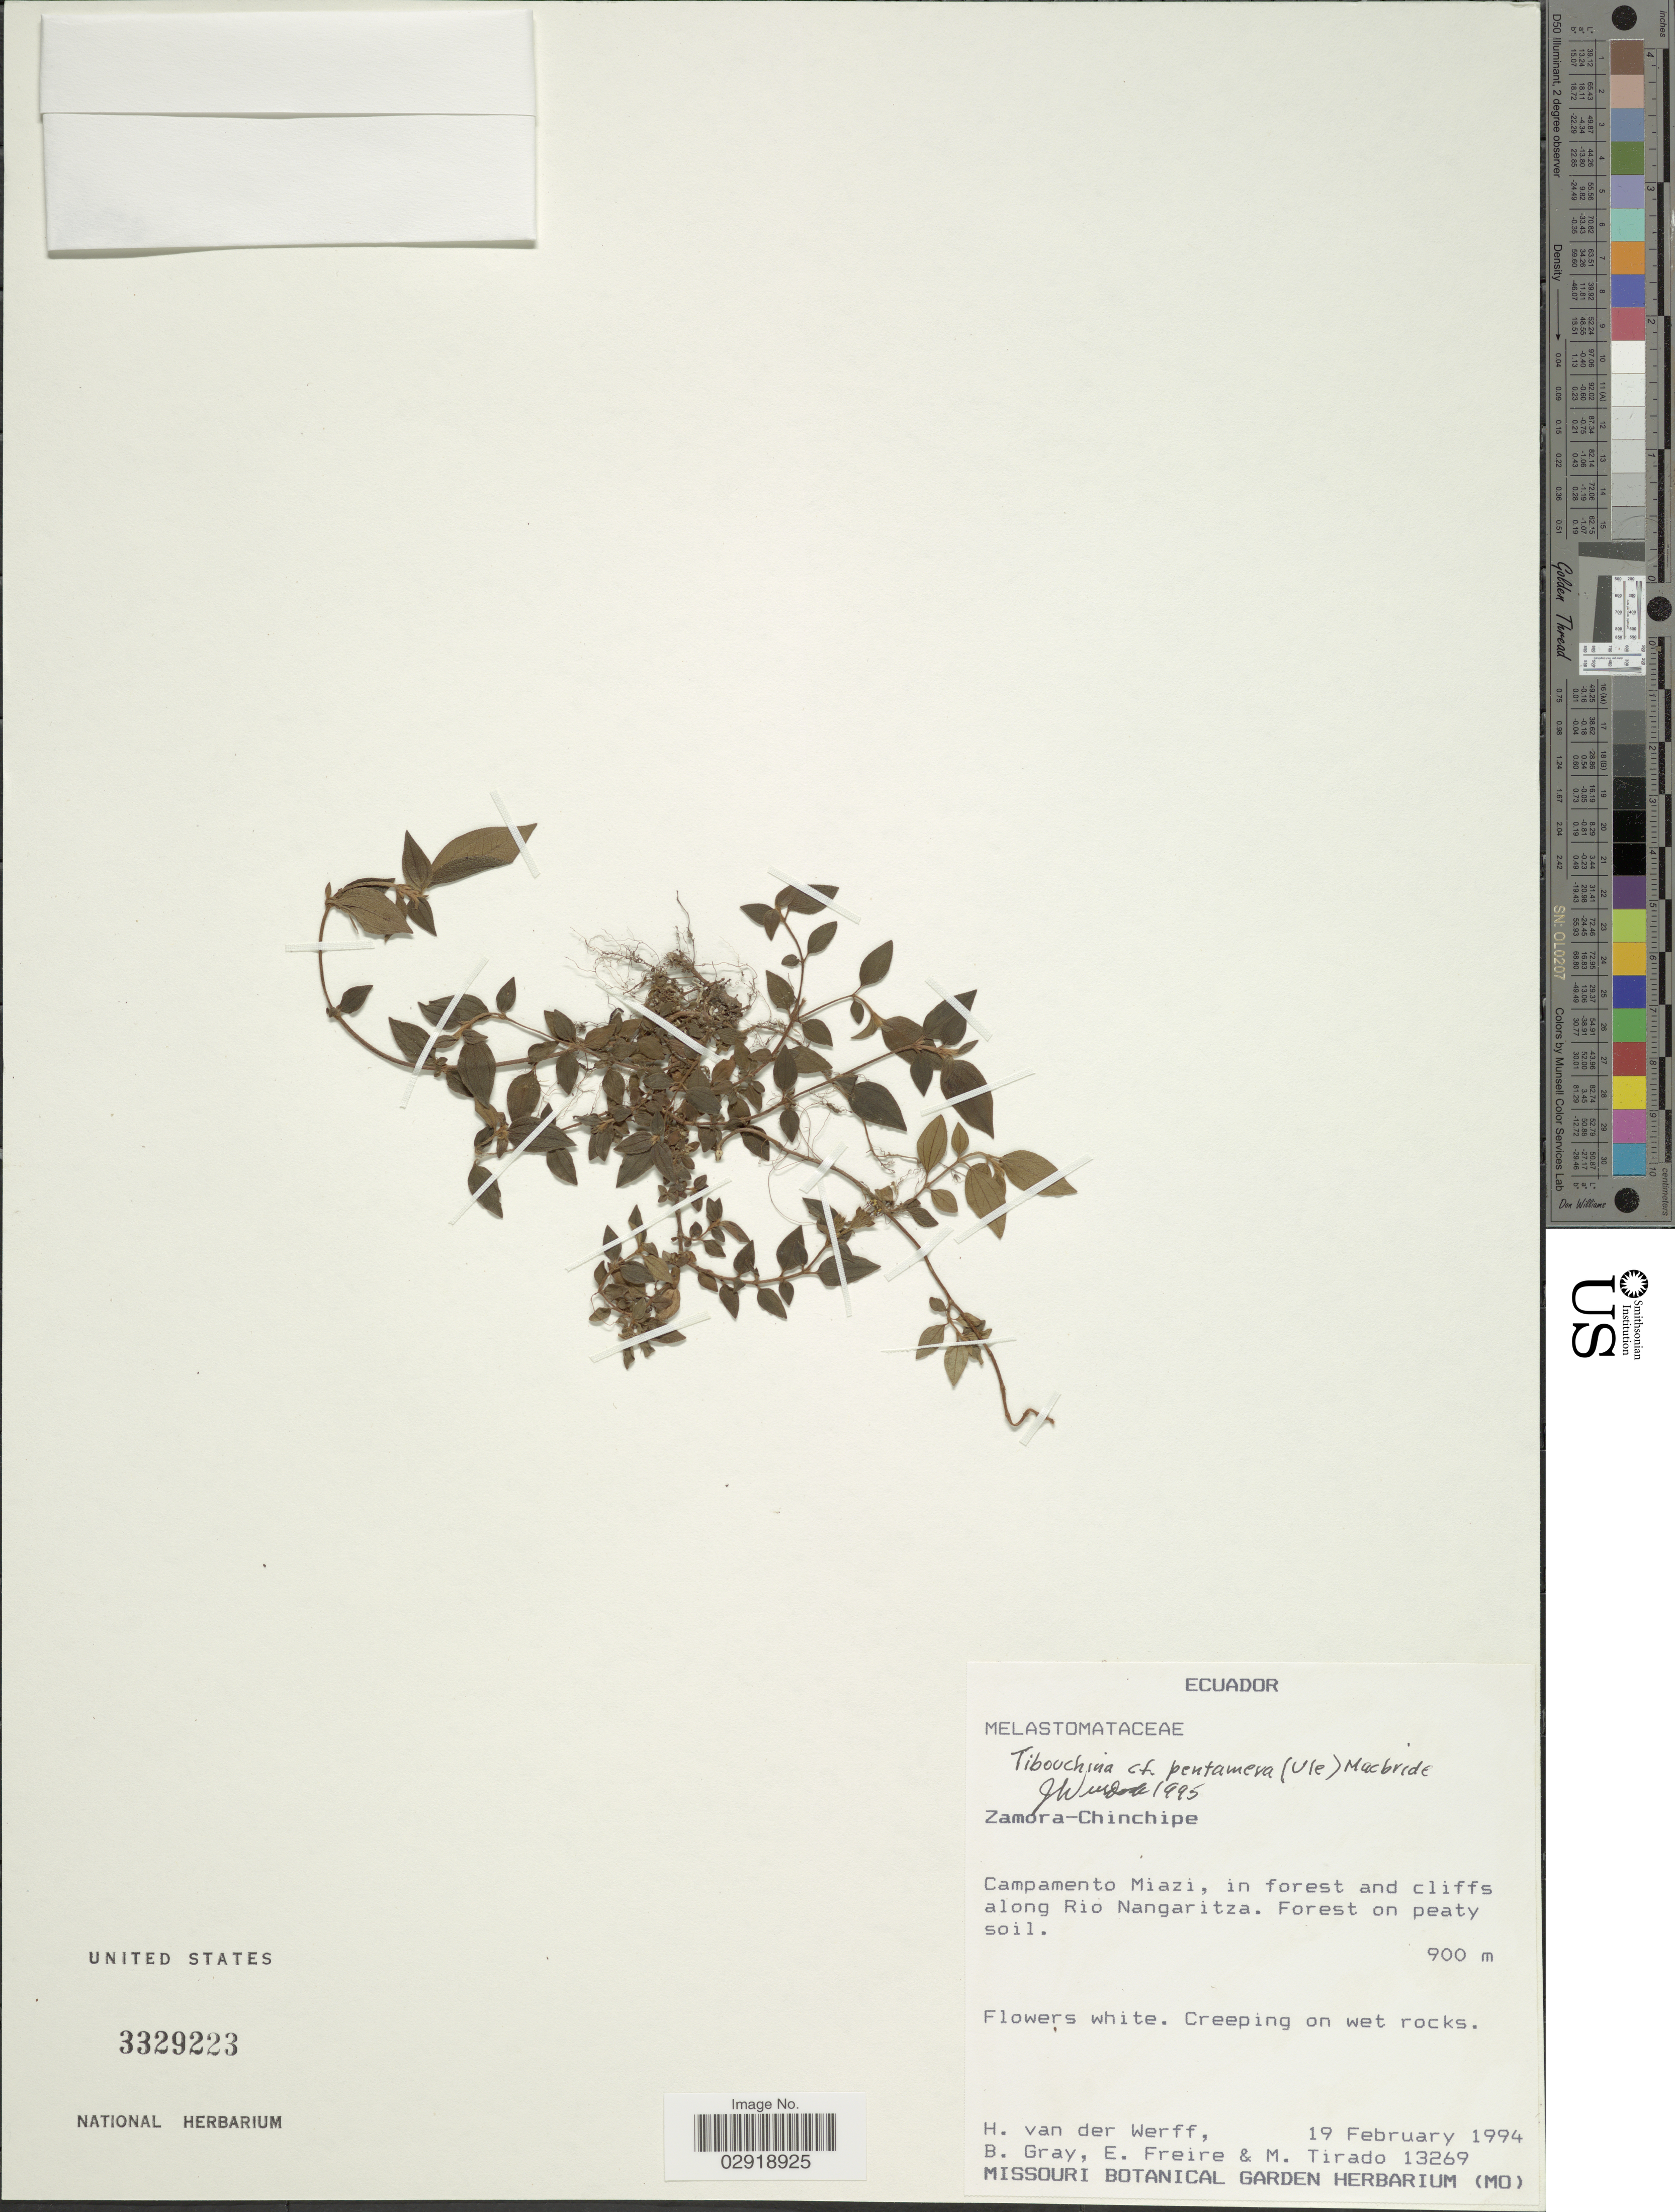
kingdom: Plantae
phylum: Tracheophyta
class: Magnoliopsida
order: Myrtales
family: Melastomataceae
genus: Chaetogastra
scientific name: Chaetogastra pentamera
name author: (Ule) P.J.F. Guim. & Michelang.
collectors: H. van der Werff, B. Gray, E. Freire & M. Tirado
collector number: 13269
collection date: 1994-02-19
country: Ecuador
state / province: Zamora-Chinchipe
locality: Campamento Miazi, in forest and cliffs along Rio Nangaritza.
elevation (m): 900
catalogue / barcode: US 3329223